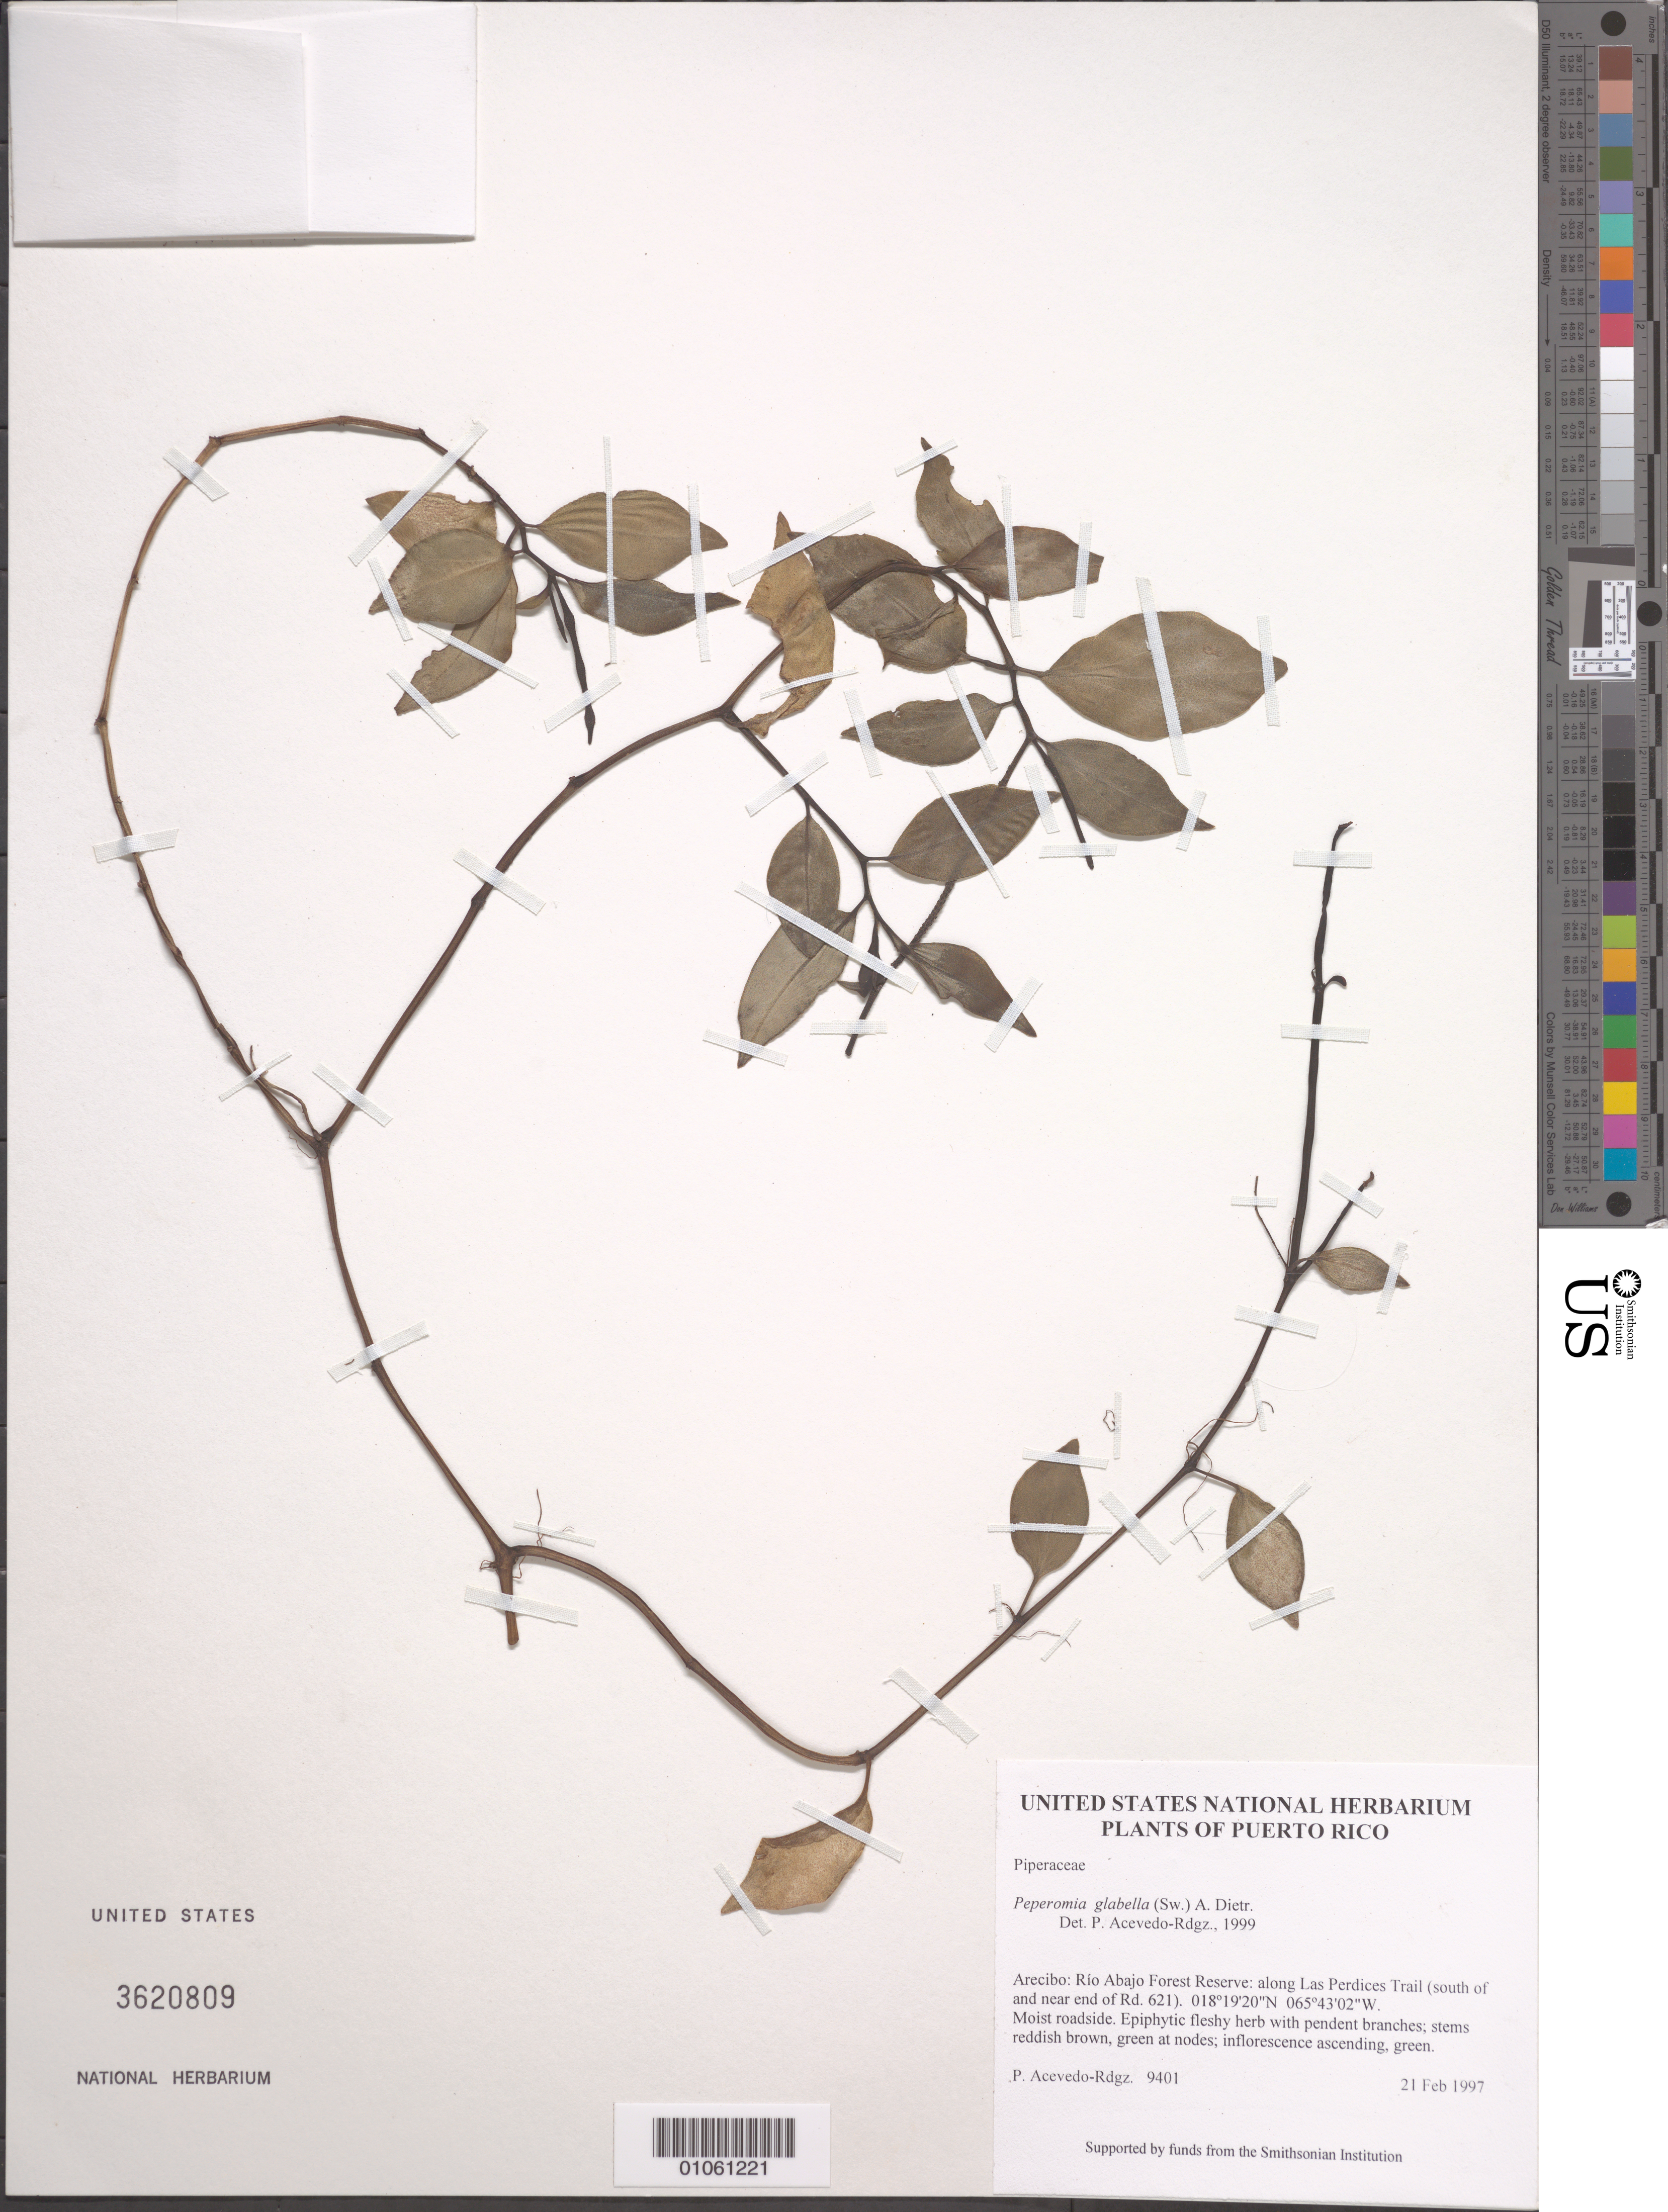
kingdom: Plantae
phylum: Tracheophyta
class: Magnoliopsida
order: Piperales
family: Piperaceae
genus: Peperomia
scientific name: Peperomia glabella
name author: (Sw.) A. Dietr.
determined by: Acevedo-Rodríguez, P., (BOT), Smithsonian Institution - National Museum of Natural History (UNITED STATES)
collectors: P. Acevedo-Rodr.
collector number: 9401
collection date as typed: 21 Feb 1997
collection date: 1997-02-21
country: Puerto Rico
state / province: Arecibo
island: Puerto Rico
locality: Arecibo: Río Abajo Forest Reserve: along Las Perdices Trail (south of and near end of Rd. 621).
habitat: Moist roadside.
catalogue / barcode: US 3620809